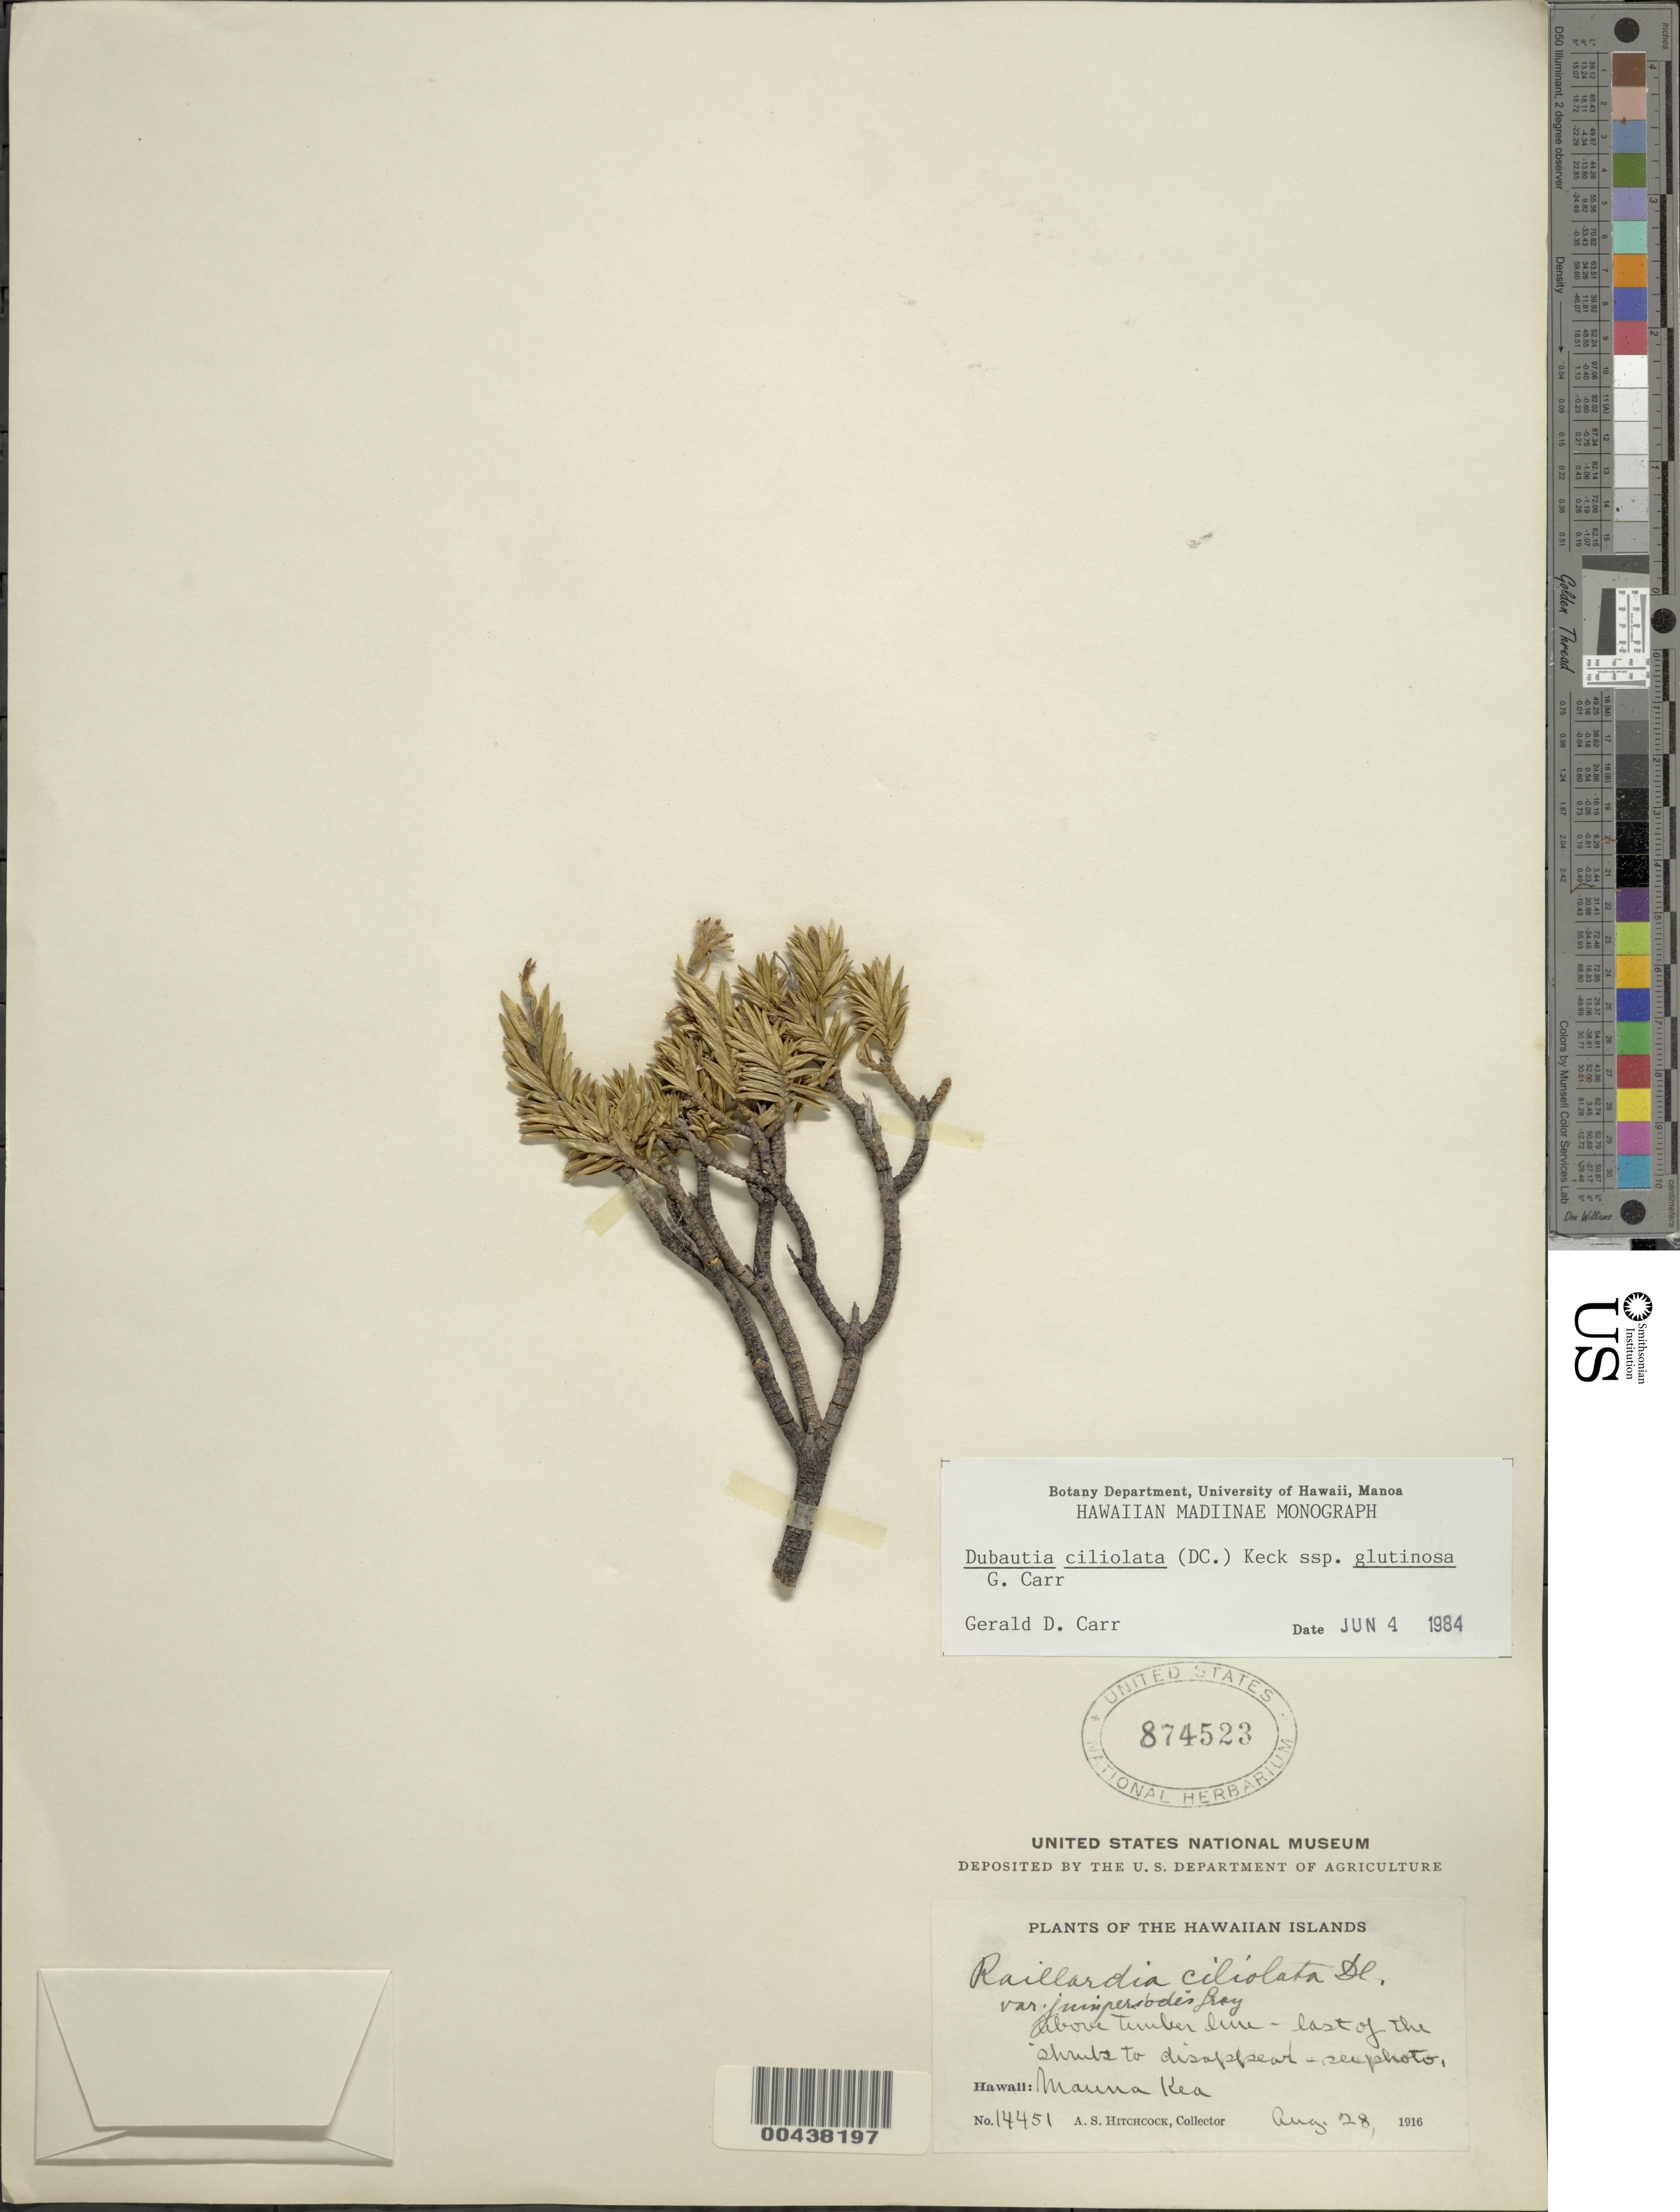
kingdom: Plantae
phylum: Tracheophyta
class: Magnoliopsida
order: Asterales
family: Asteraceae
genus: Dubautia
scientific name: Dubautia ciliolata subsp. glutinosa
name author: G.D. Carr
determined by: Carr, G. D.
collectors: A. S. Hitchcock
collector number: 14451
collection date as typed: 28 Aug 1916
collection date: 1916-08-28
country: United States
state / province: Hawaii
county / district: Hawaii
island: Hawaii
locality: Mauna Kea, above timber line - last of the shrubs to disappear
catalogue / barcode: US 874523